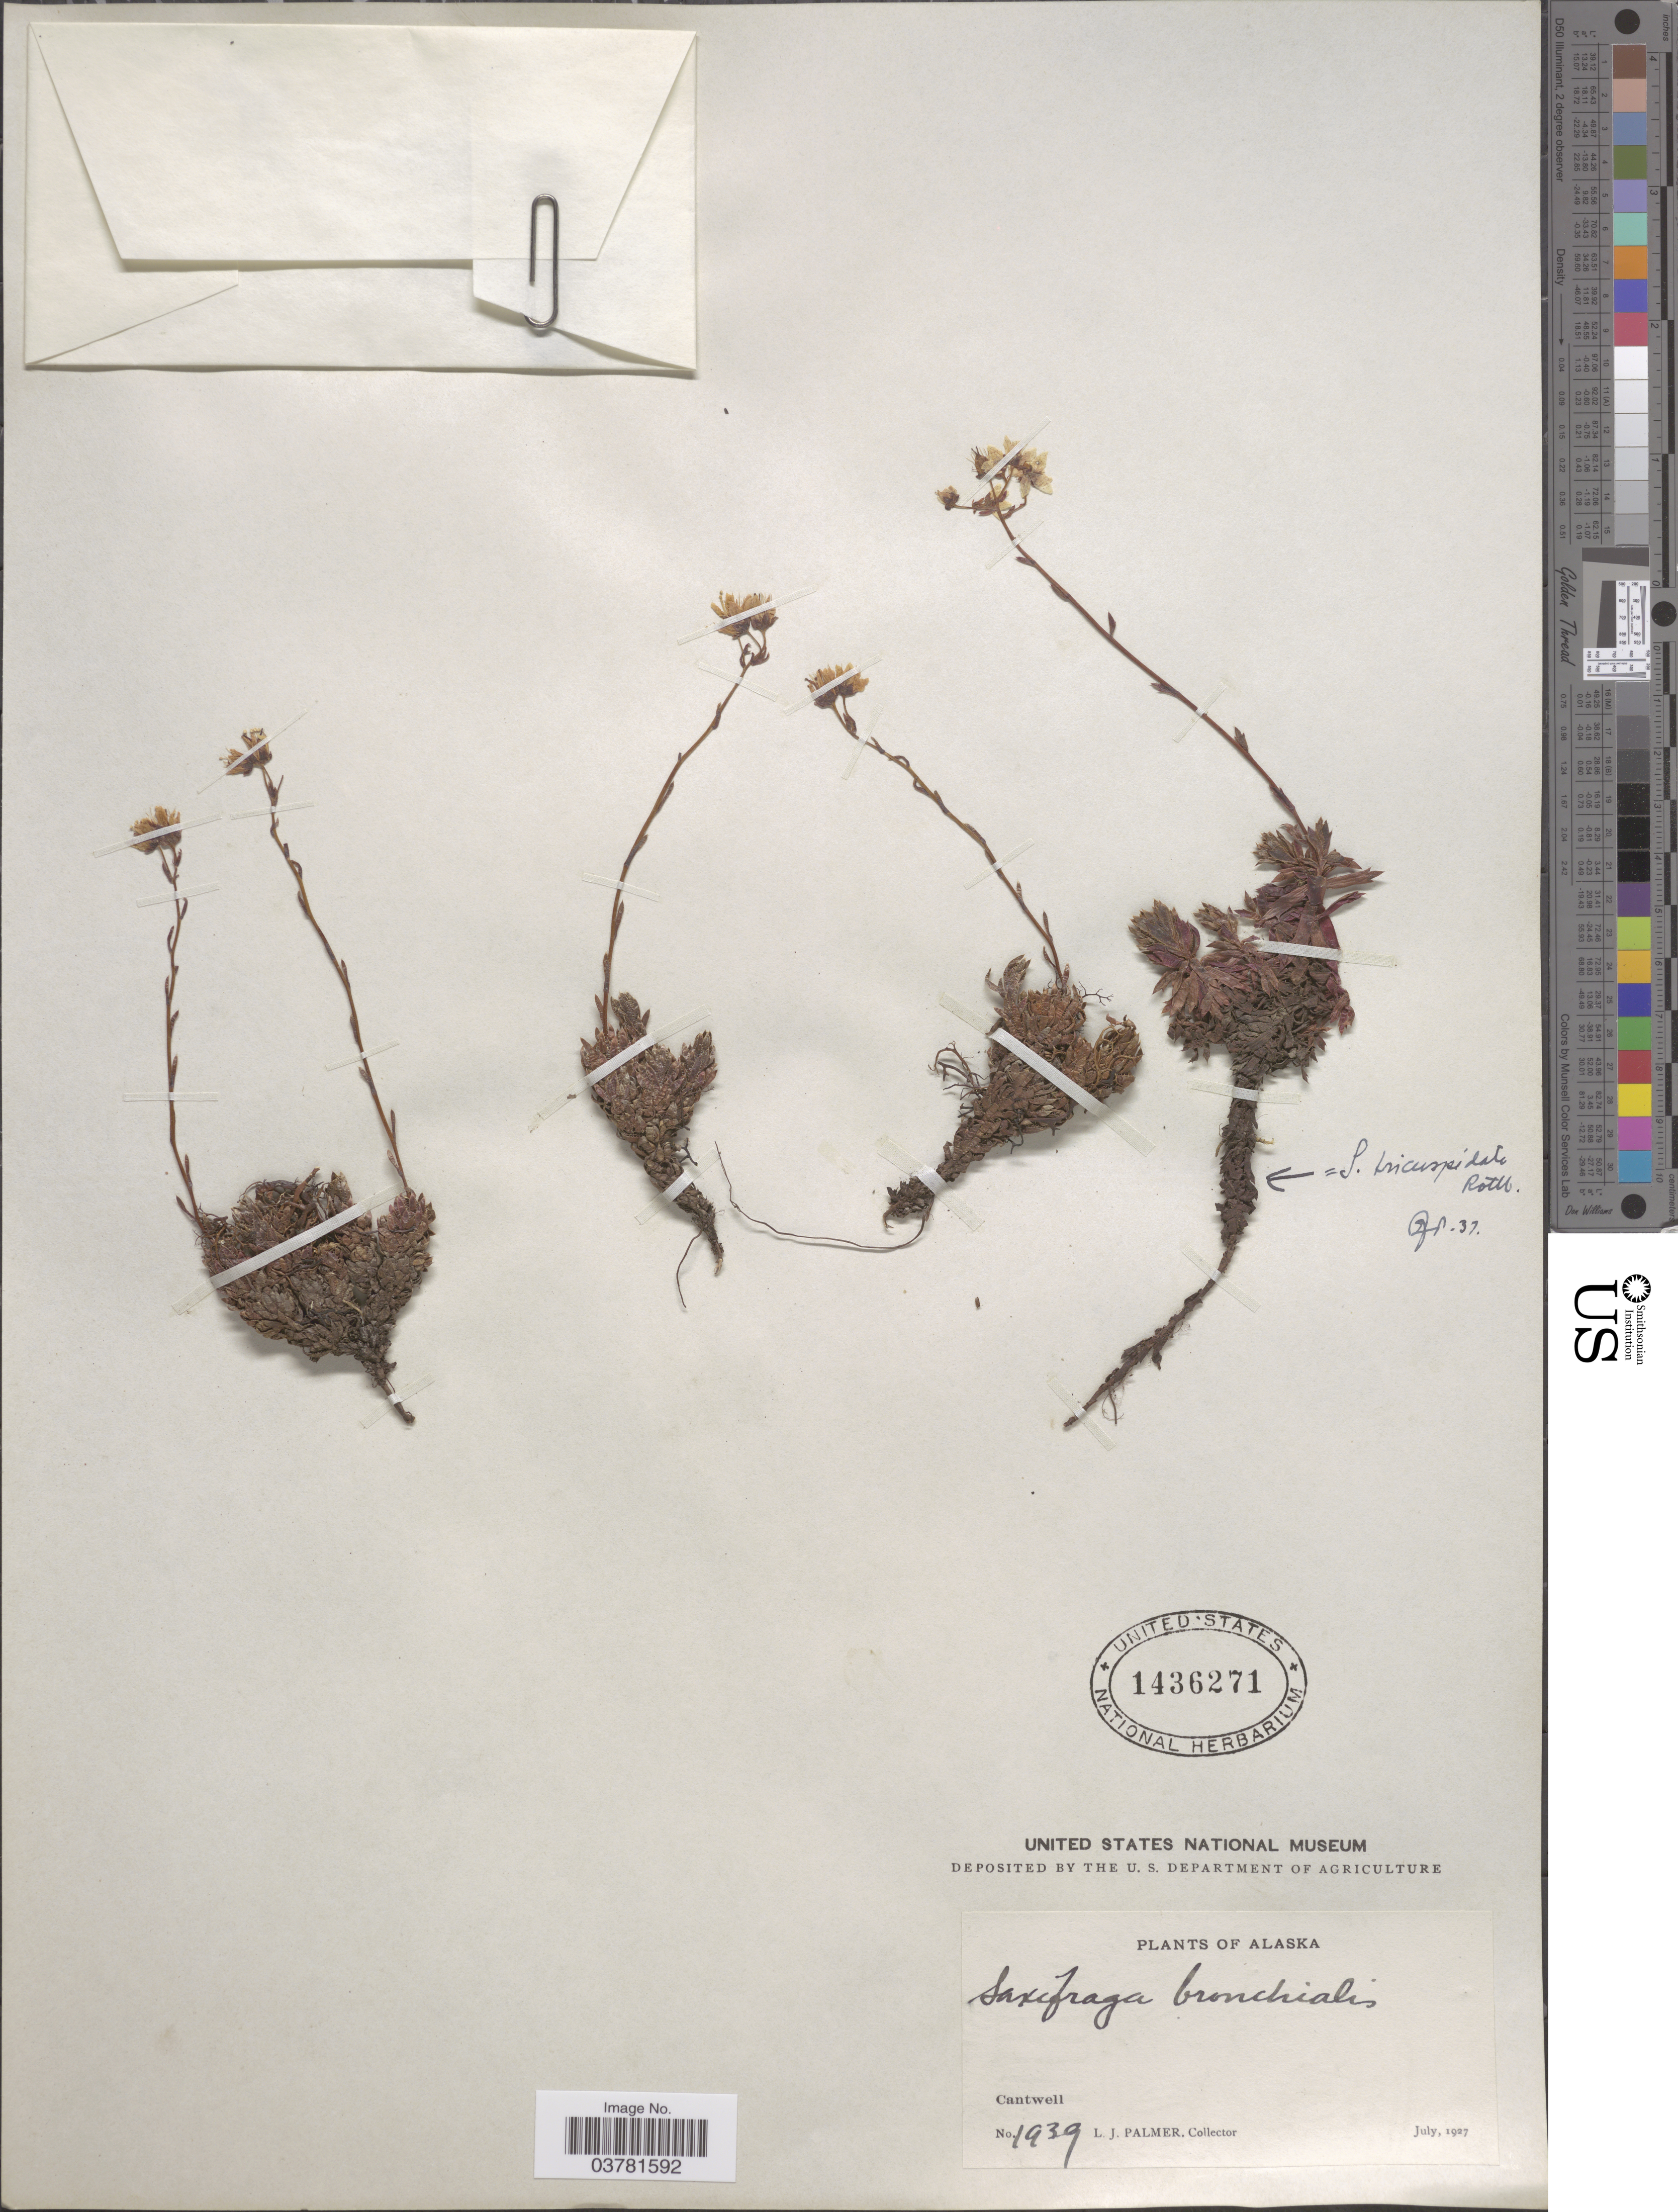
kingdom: Plantae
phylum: Tracheophyta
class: Magnoliopsida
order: Saxifragales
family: Saxifragaceae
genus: Saxifraga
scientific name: Saxifraga tricuspidata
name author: Rottb.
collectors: L. J. Palmer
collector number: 1939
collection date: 1927-07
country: United States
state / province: Alaska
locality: Cantwell.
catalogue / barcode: US 1436271